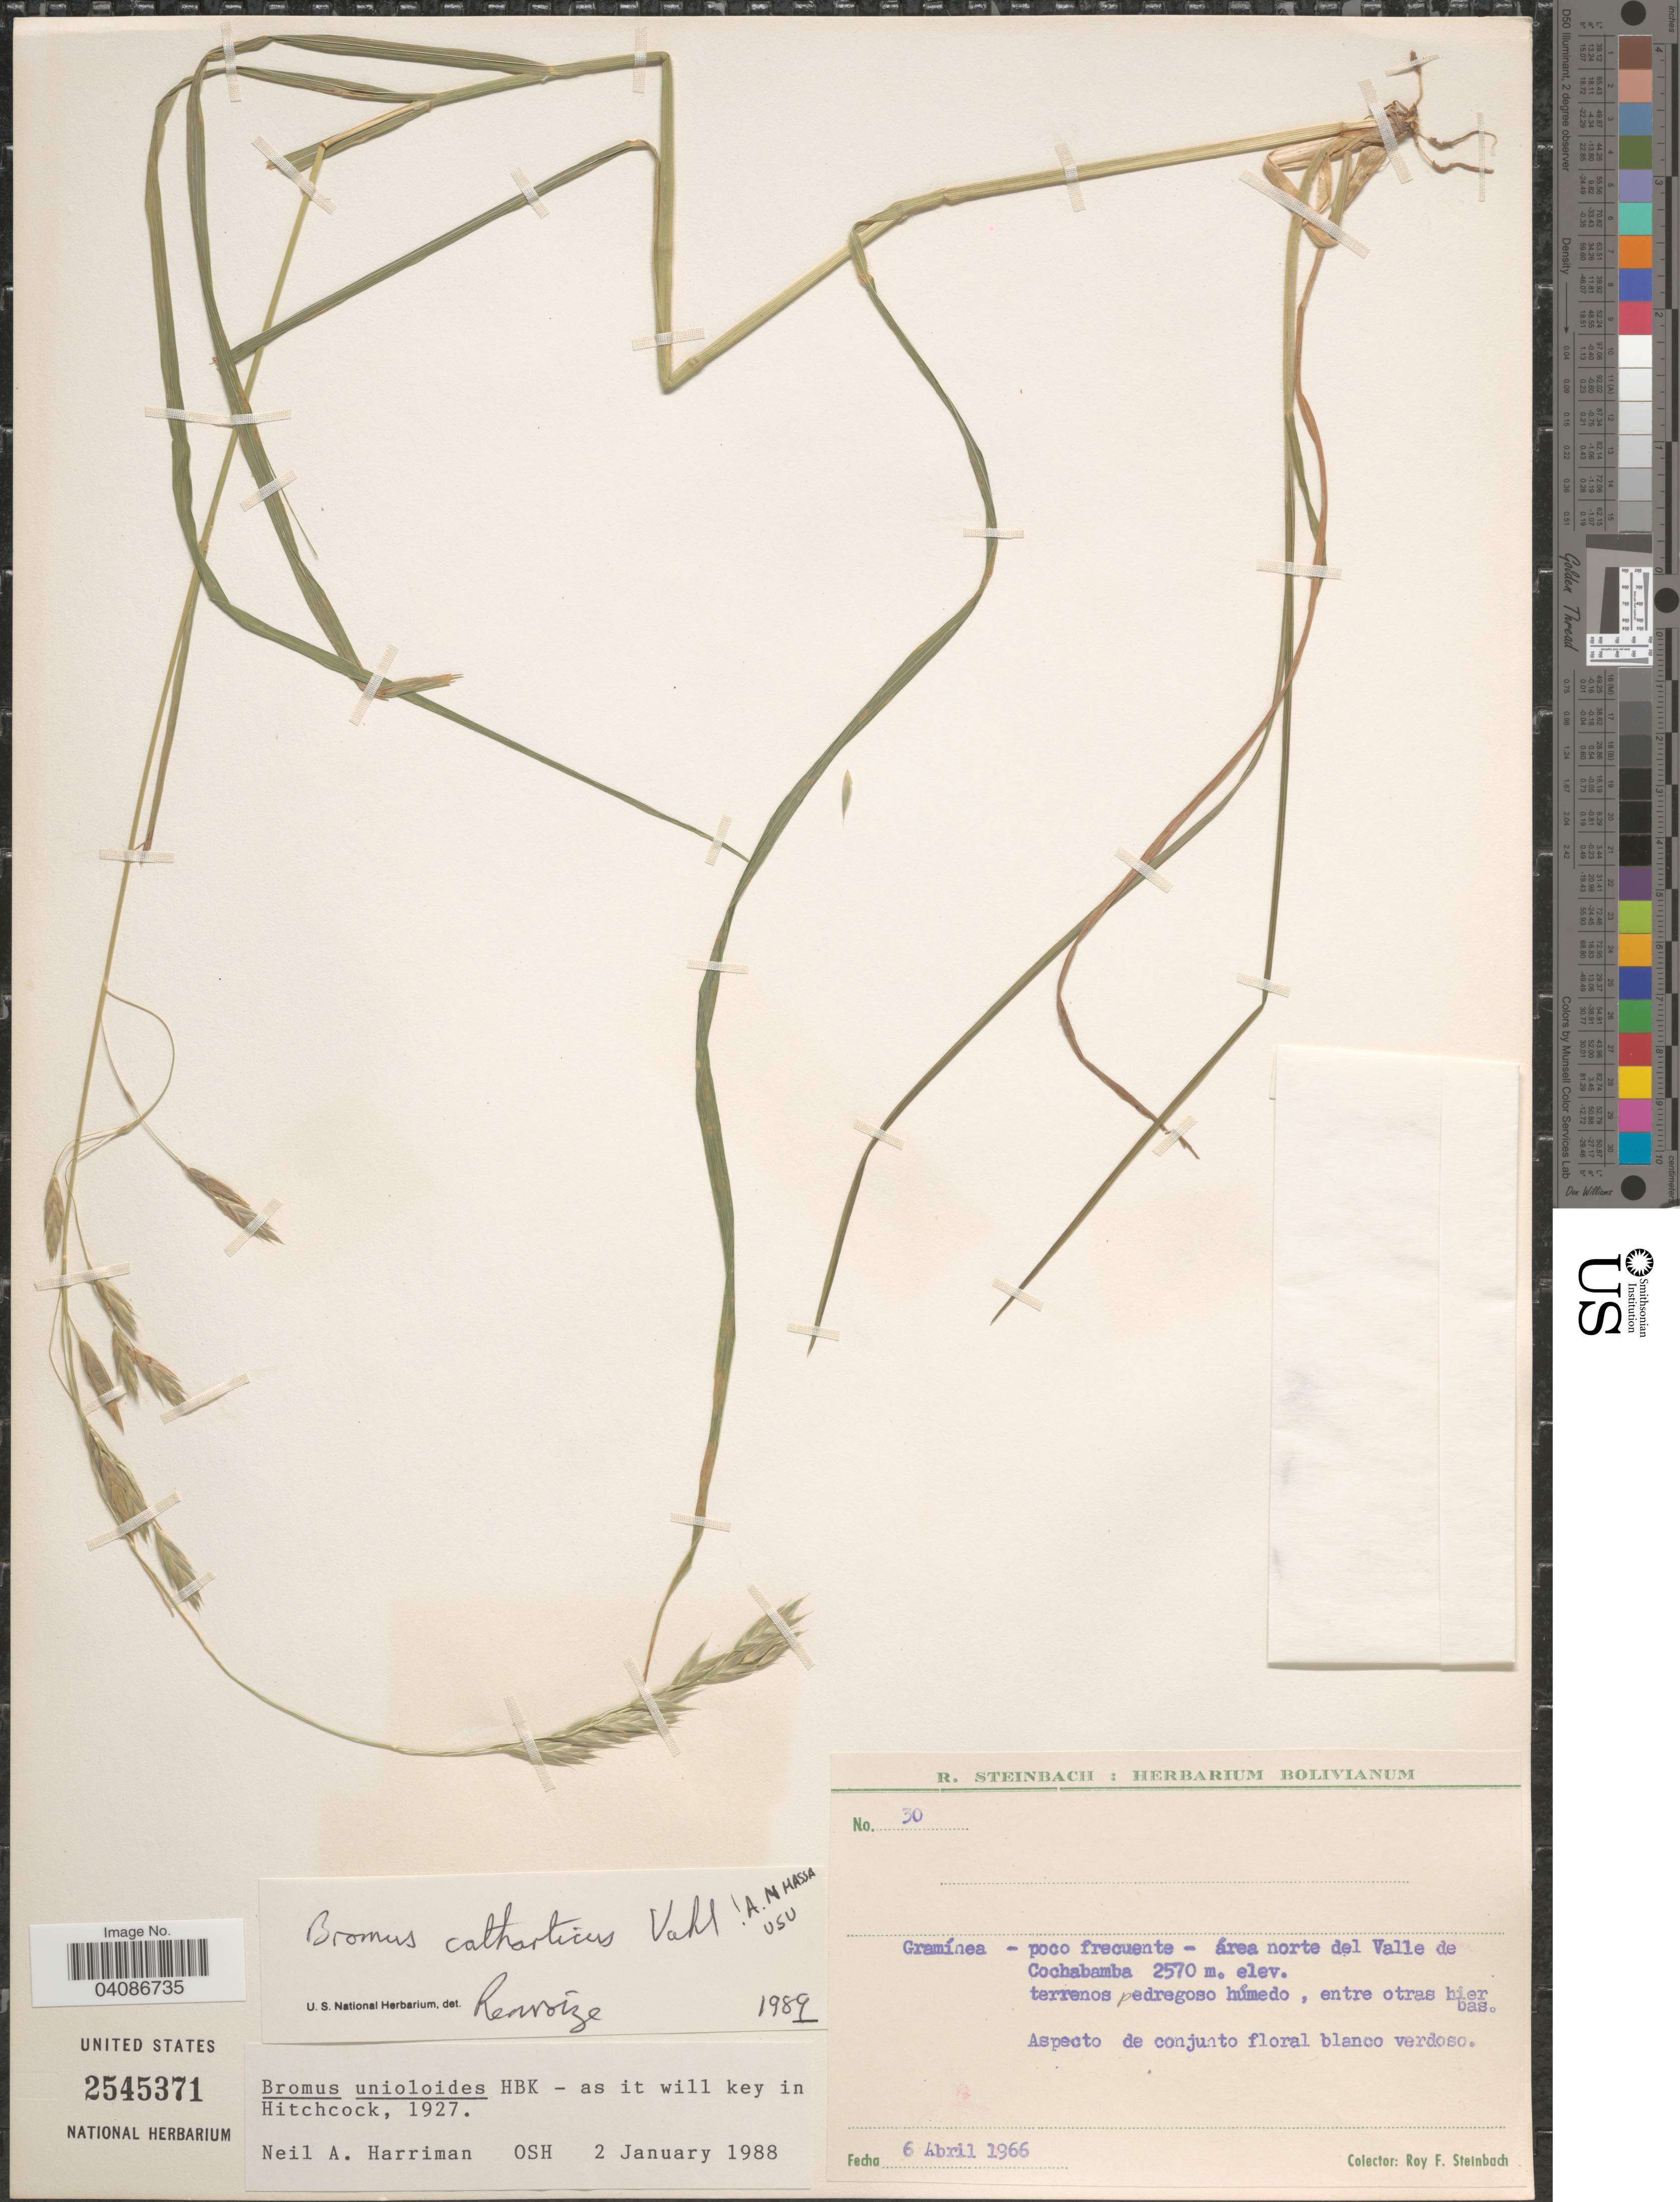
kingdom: Plantae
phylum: Tracheophyta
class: Liliopsida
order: Poales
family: Poaceae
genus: Bromus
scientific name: Bromus catharticus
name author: Vahl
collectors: R. F. Steinbach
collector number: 30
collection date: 1966-04-06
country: Bolivia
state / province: Cochabamba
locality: Área norte del Valle de Cochabamba.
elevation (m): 2570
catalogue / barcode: US 2545371